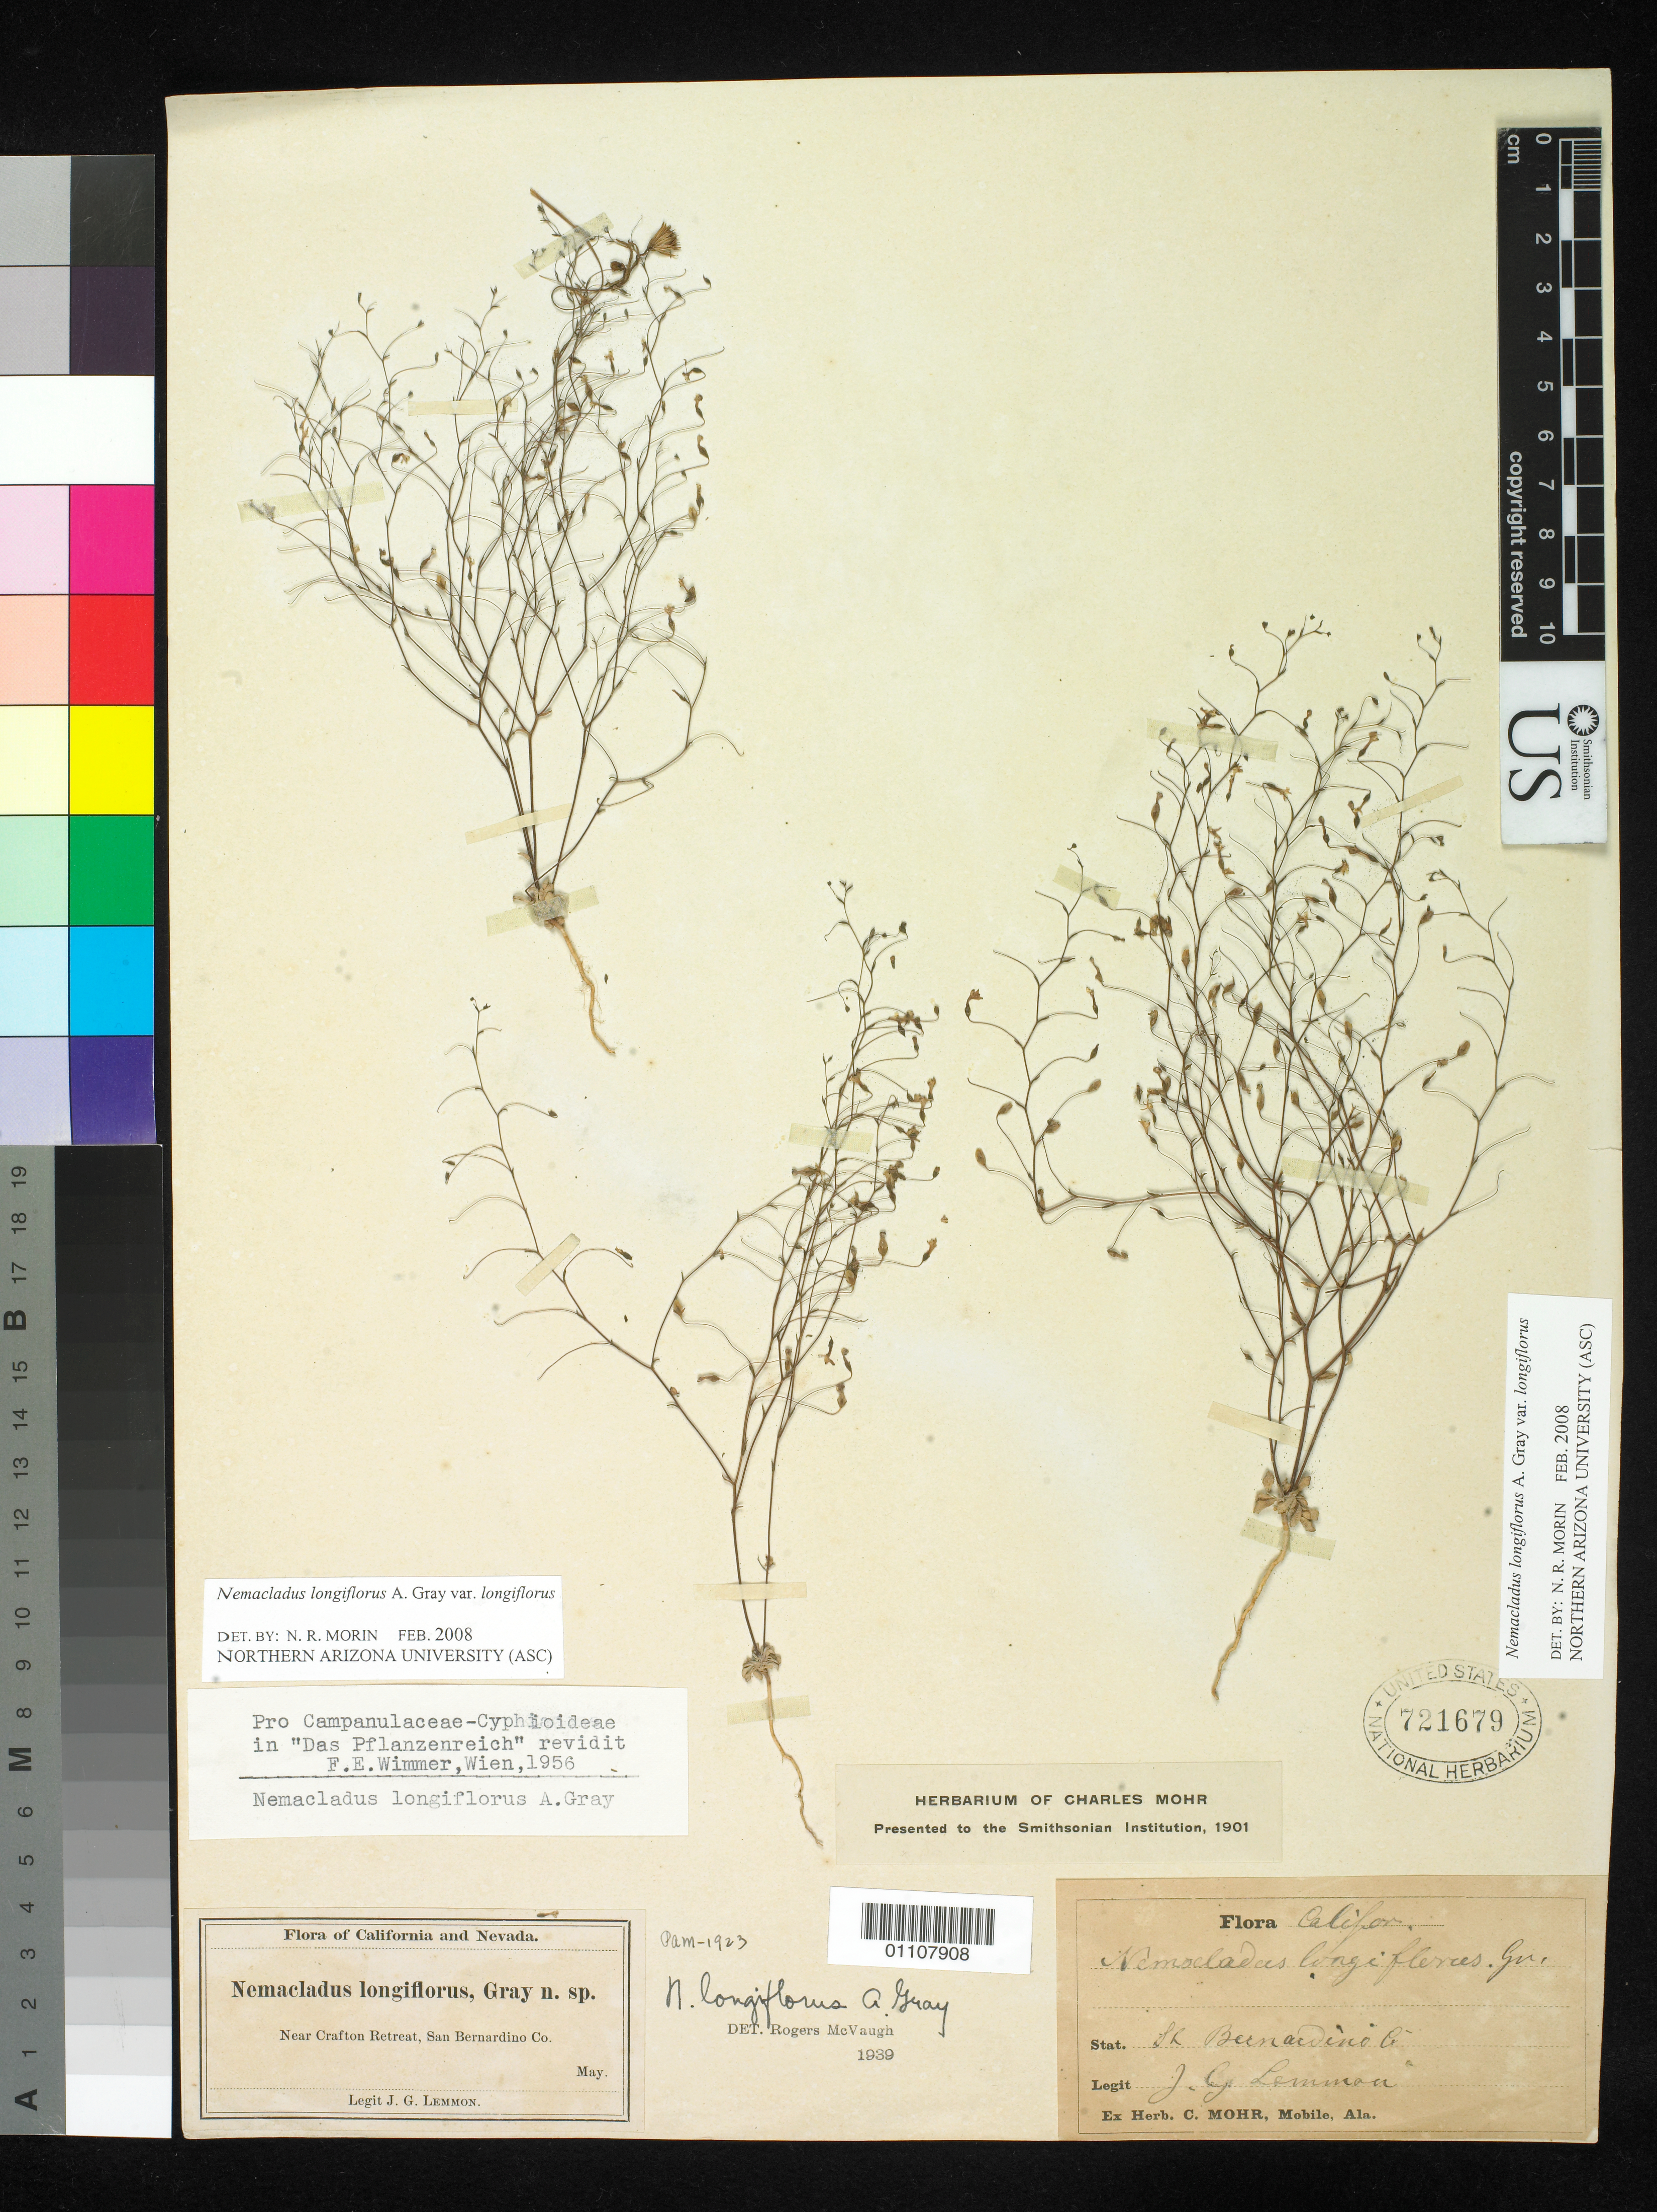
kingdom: Plantae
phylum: Tracheophyta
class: Magnoliopsida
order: Asterales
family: Campanulaceae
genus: Nemacladus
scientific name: Nemacladus longiflorus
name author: A. Gray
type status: Syntype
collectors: J. G. Lemmon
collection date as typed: May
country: United States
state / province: California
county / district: San Bernardino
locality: Nea Crafton Retreat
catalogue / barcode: US 721679